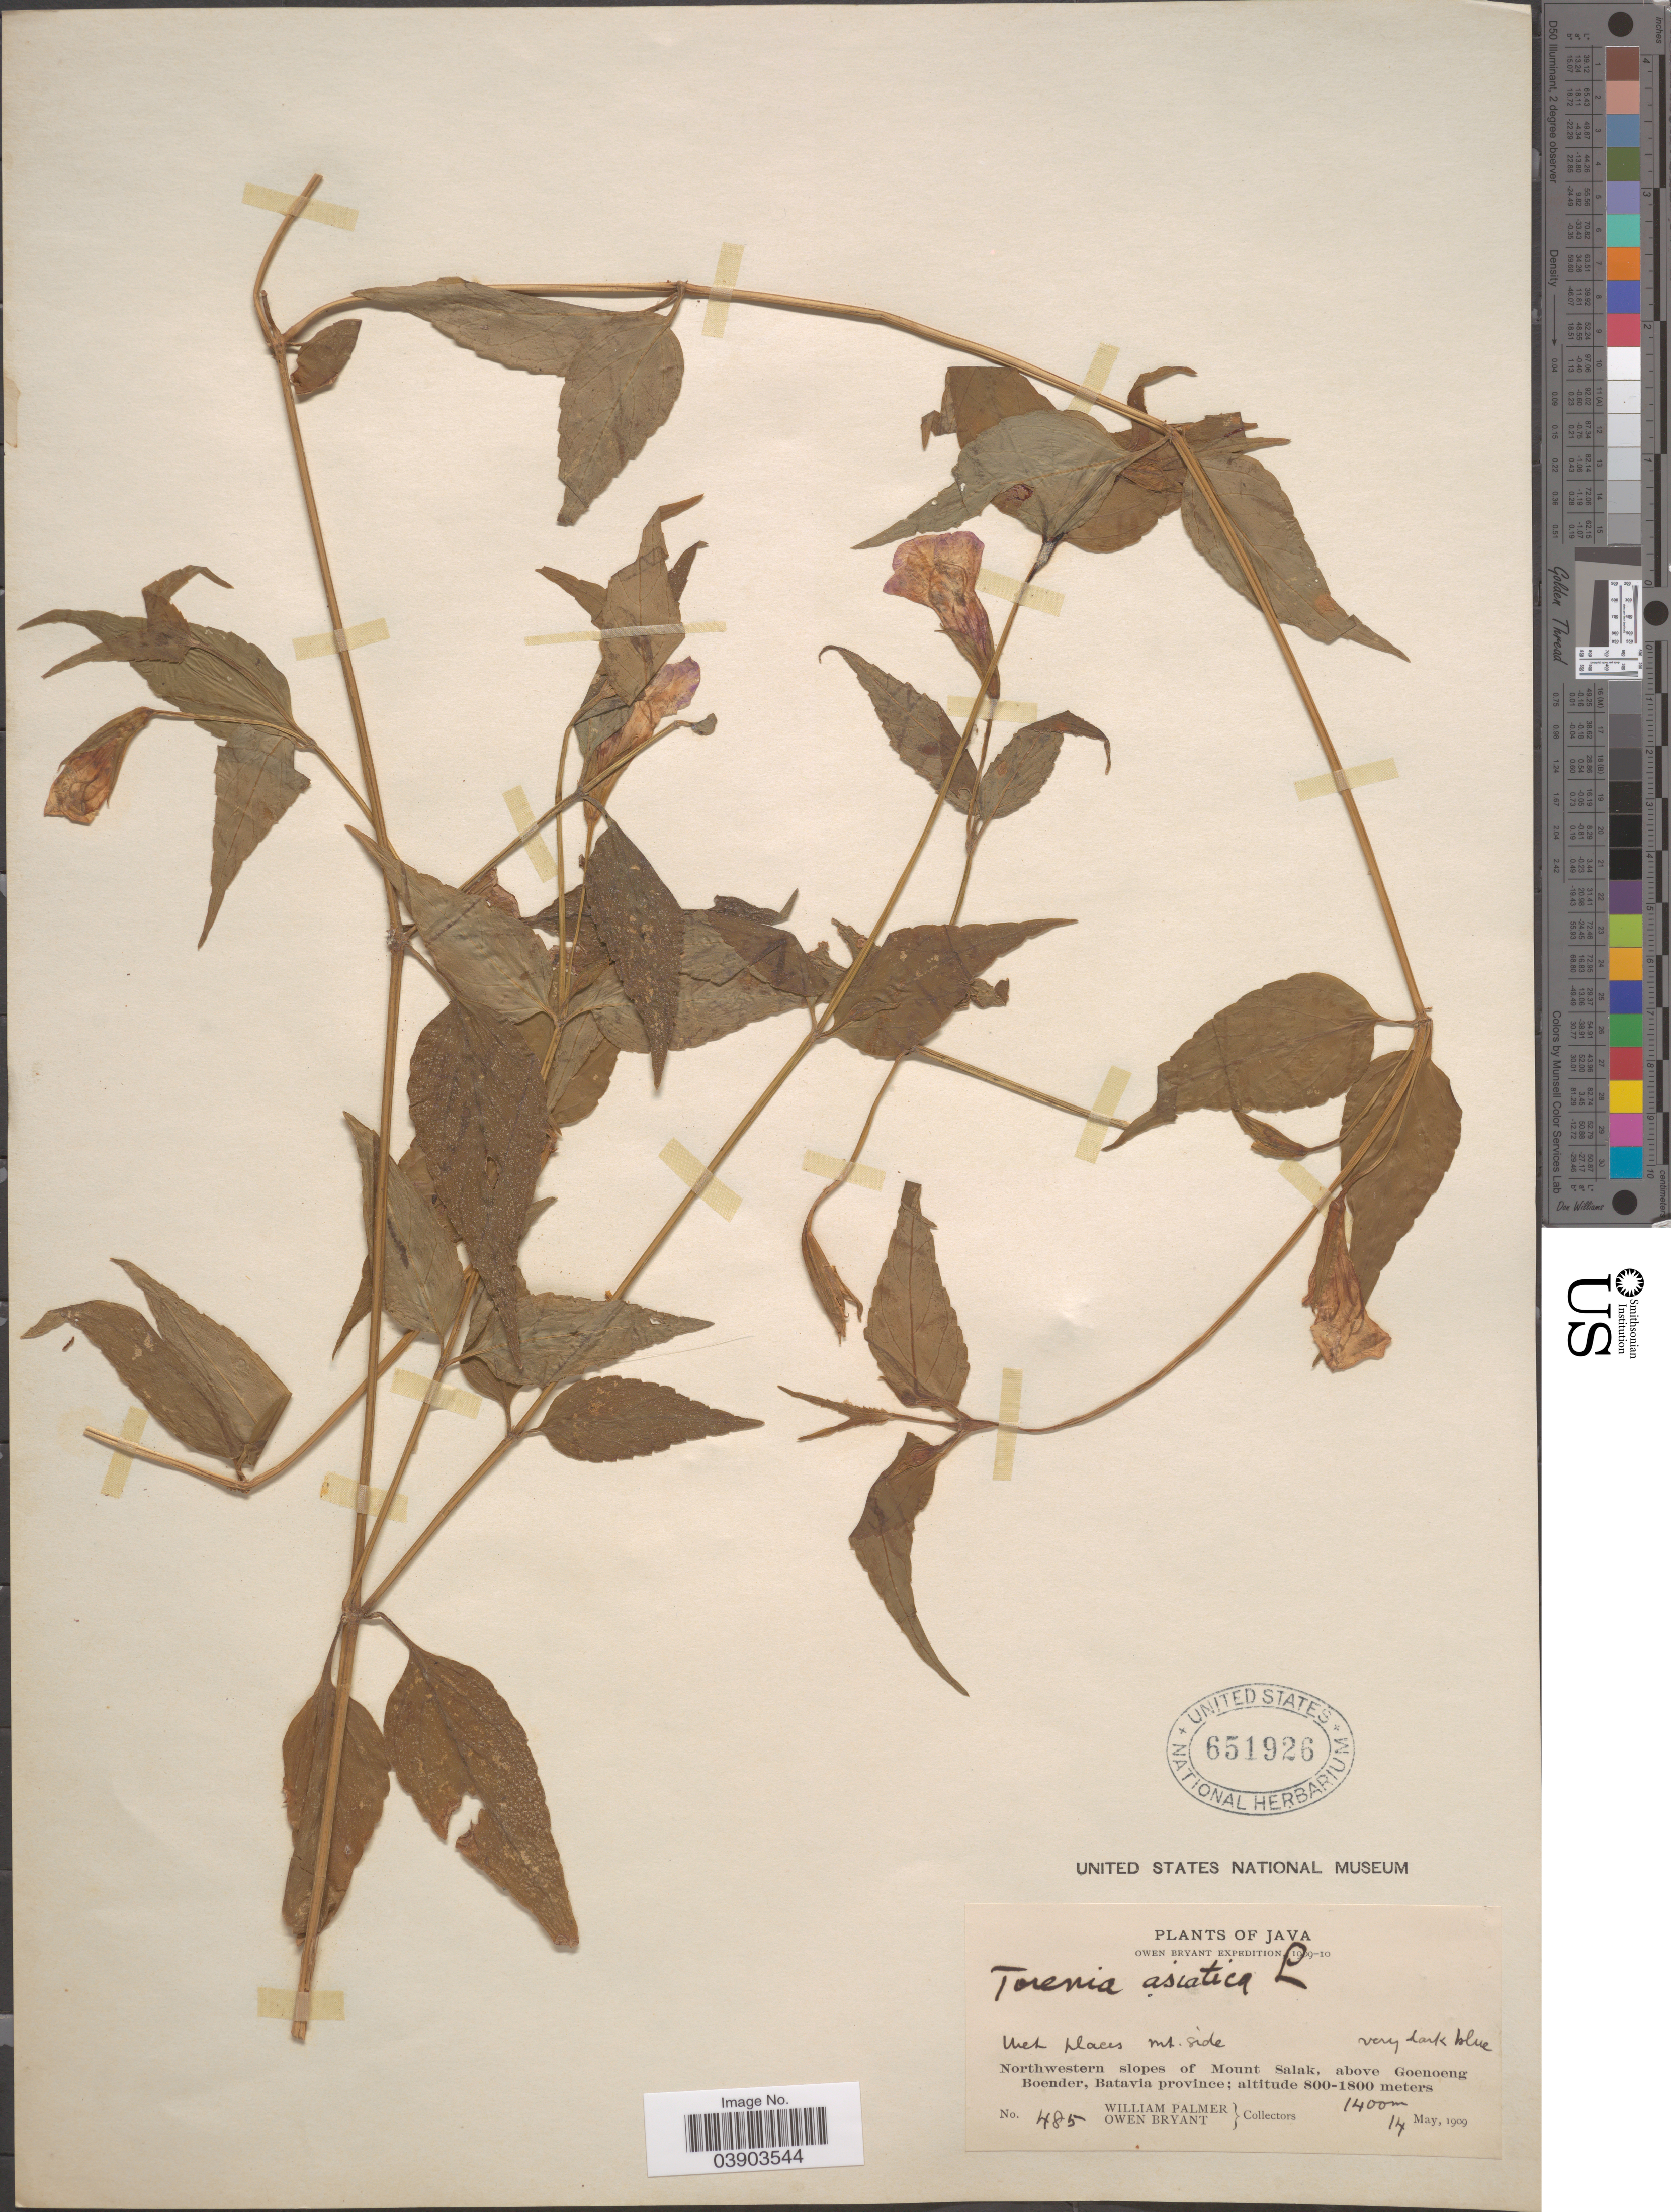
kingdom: Plantae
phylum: Tracheophyta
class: Magnoliopsida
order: Lamiales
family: Linderniaceae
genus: Torenia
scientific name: Torenia asiatica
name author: L.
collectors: W. Palmer & O. Bryant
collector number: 485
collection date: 1909-05-14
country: Indonesia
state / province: Java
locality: Northwestern slopes of Mount Salak, above Goenoeng Boender, Batavia province.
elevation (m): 1400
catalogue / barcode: US 651926